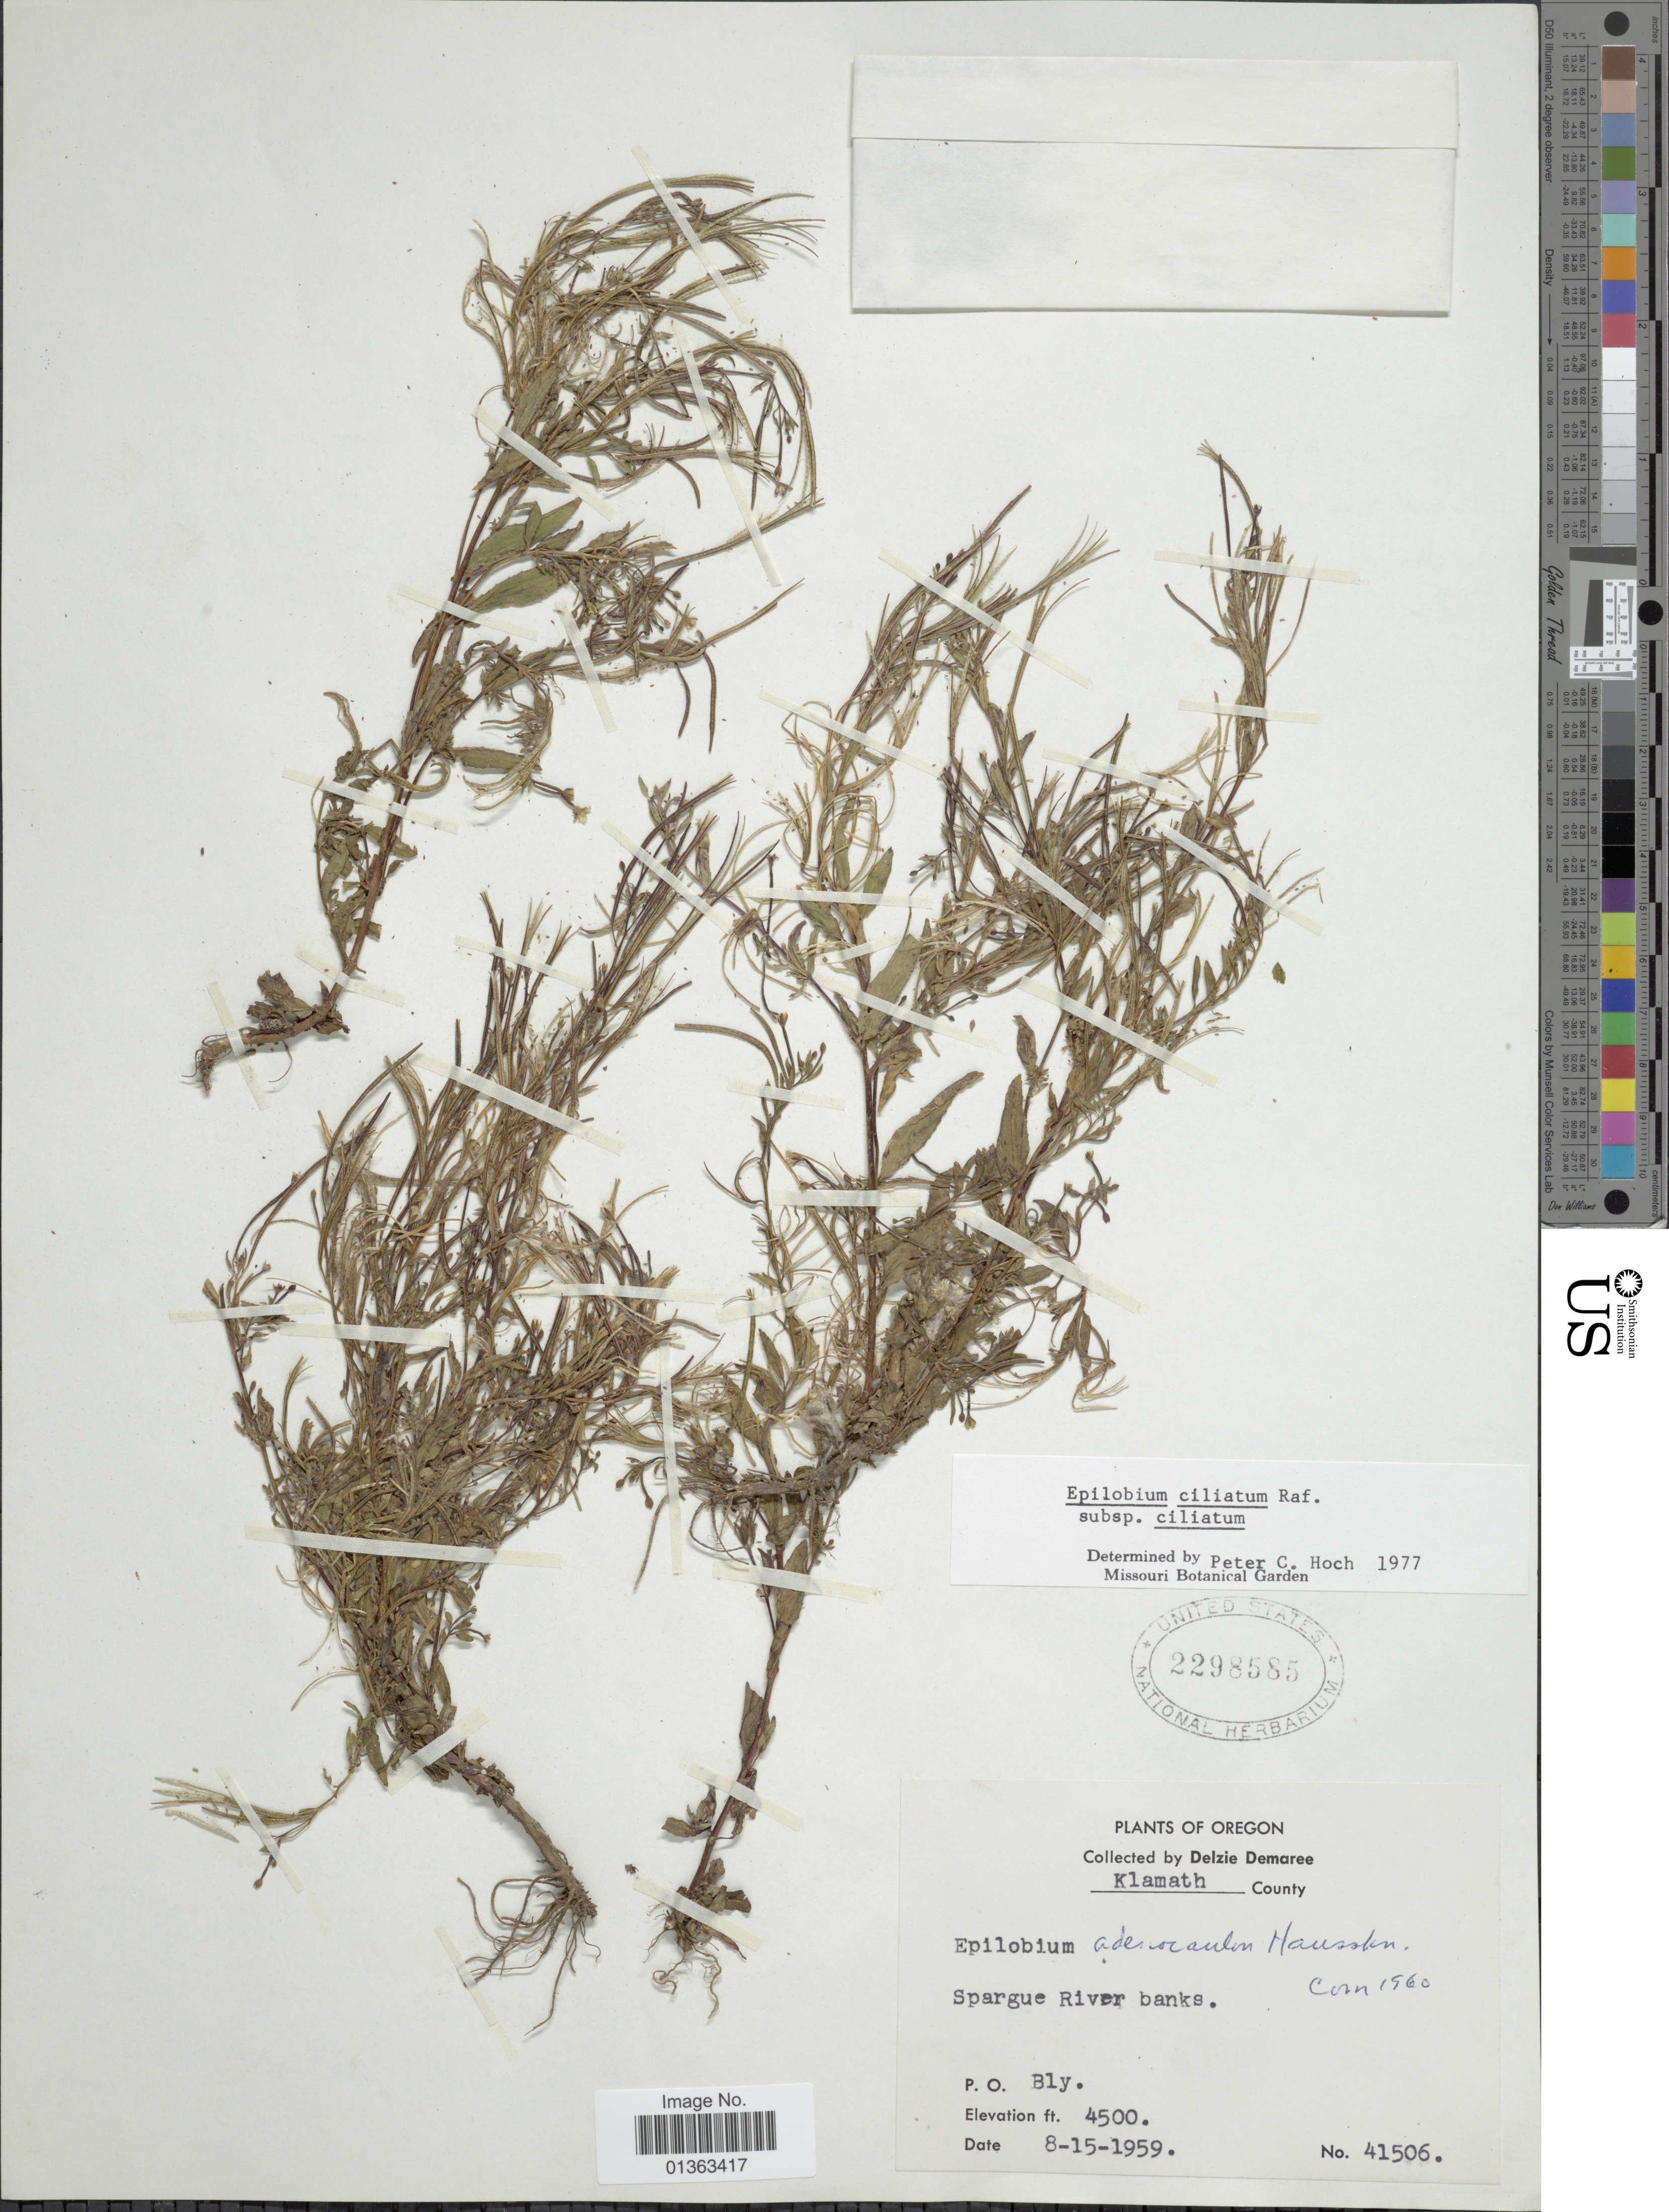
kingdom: Plantae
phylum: Tracheophyta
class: Magnoliopsida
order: Myrtales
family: Onagraceae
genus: Epilobium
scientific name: Epilobium ciliatum subsp. ciliatum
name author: Raf.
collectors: D. Demaree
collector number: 41506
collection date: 1959-08-15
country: United States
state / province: Oregon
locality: Klamath County. Spargue River banks. P.O. Bly.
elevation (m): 1372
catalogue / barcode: US 2298585